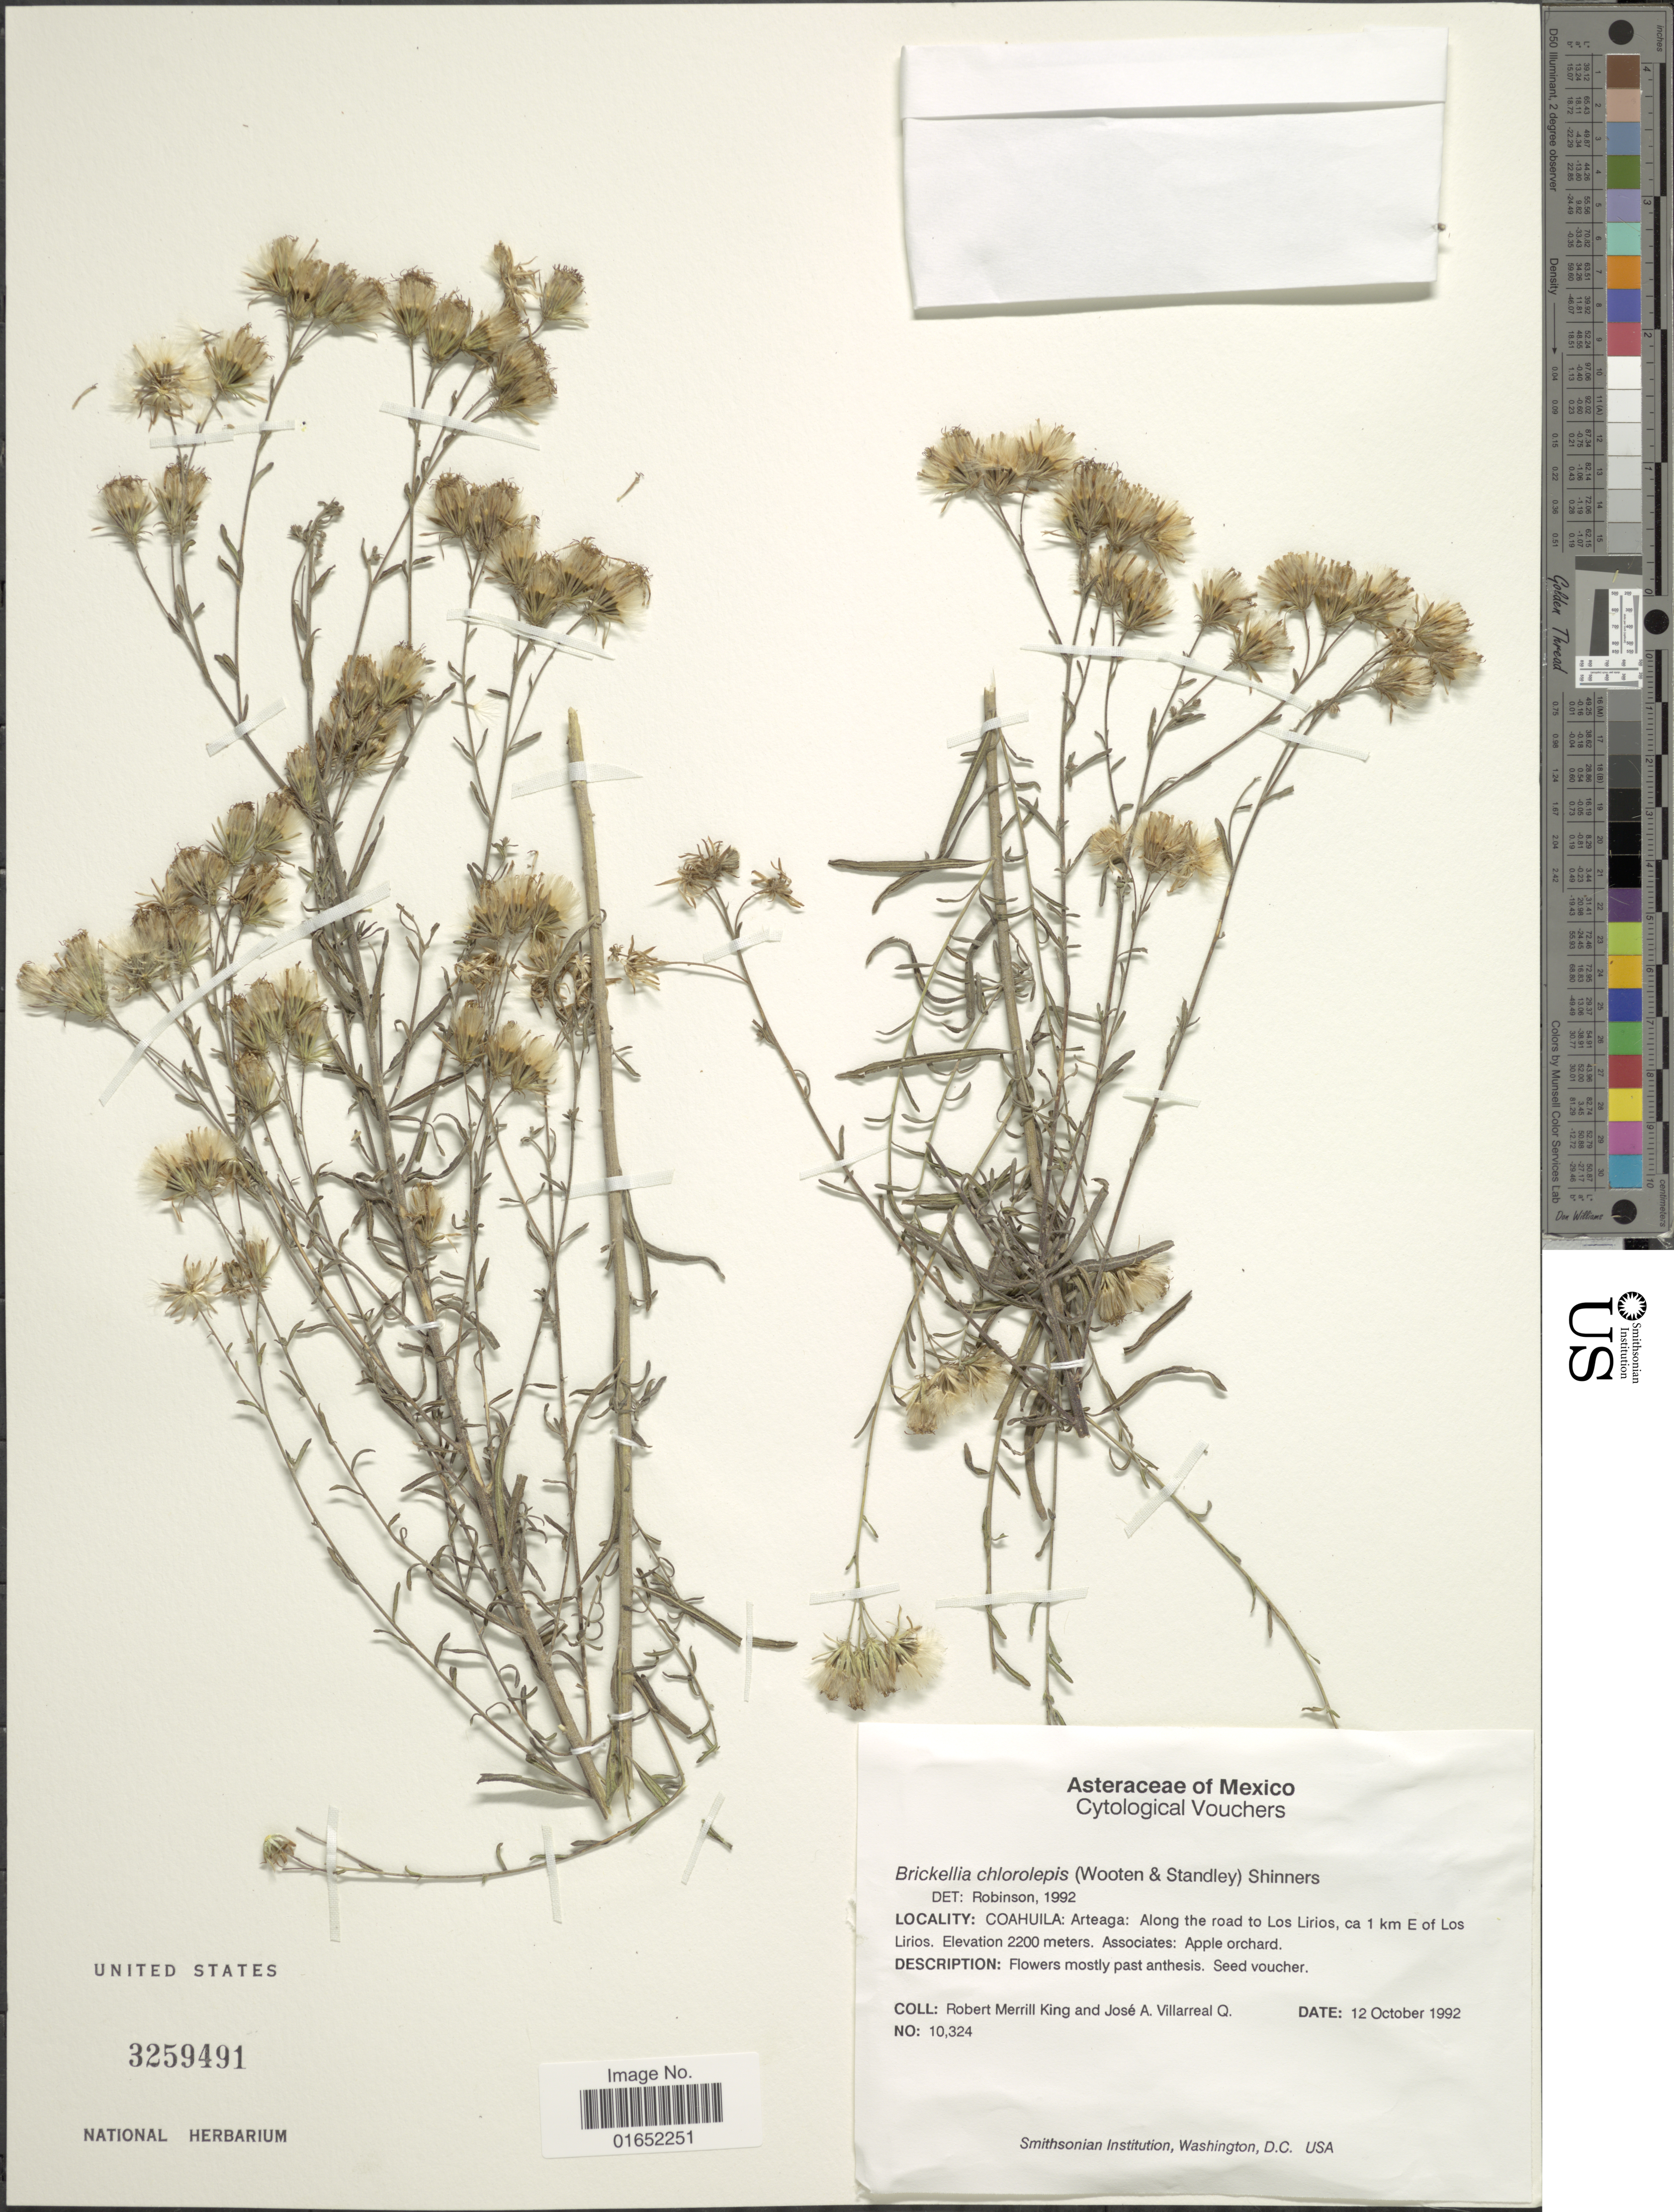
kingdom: Plantae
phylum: Tracheophyta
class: Magnoliopsida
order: Asterales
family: Asteraceae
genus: Brickellia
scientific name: Brickellia rosmarinifolia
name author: (Vent.) W.A. Weber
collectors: R. M. King & J. Villarreal-Quintanilla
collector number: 10324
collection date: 1992-10-12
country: Mexico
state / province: Coahuila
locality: Arteaga: Along the road to Los Lirios, ca 1 km E of Los Lirios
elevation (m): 2200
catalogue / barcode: US 3259491